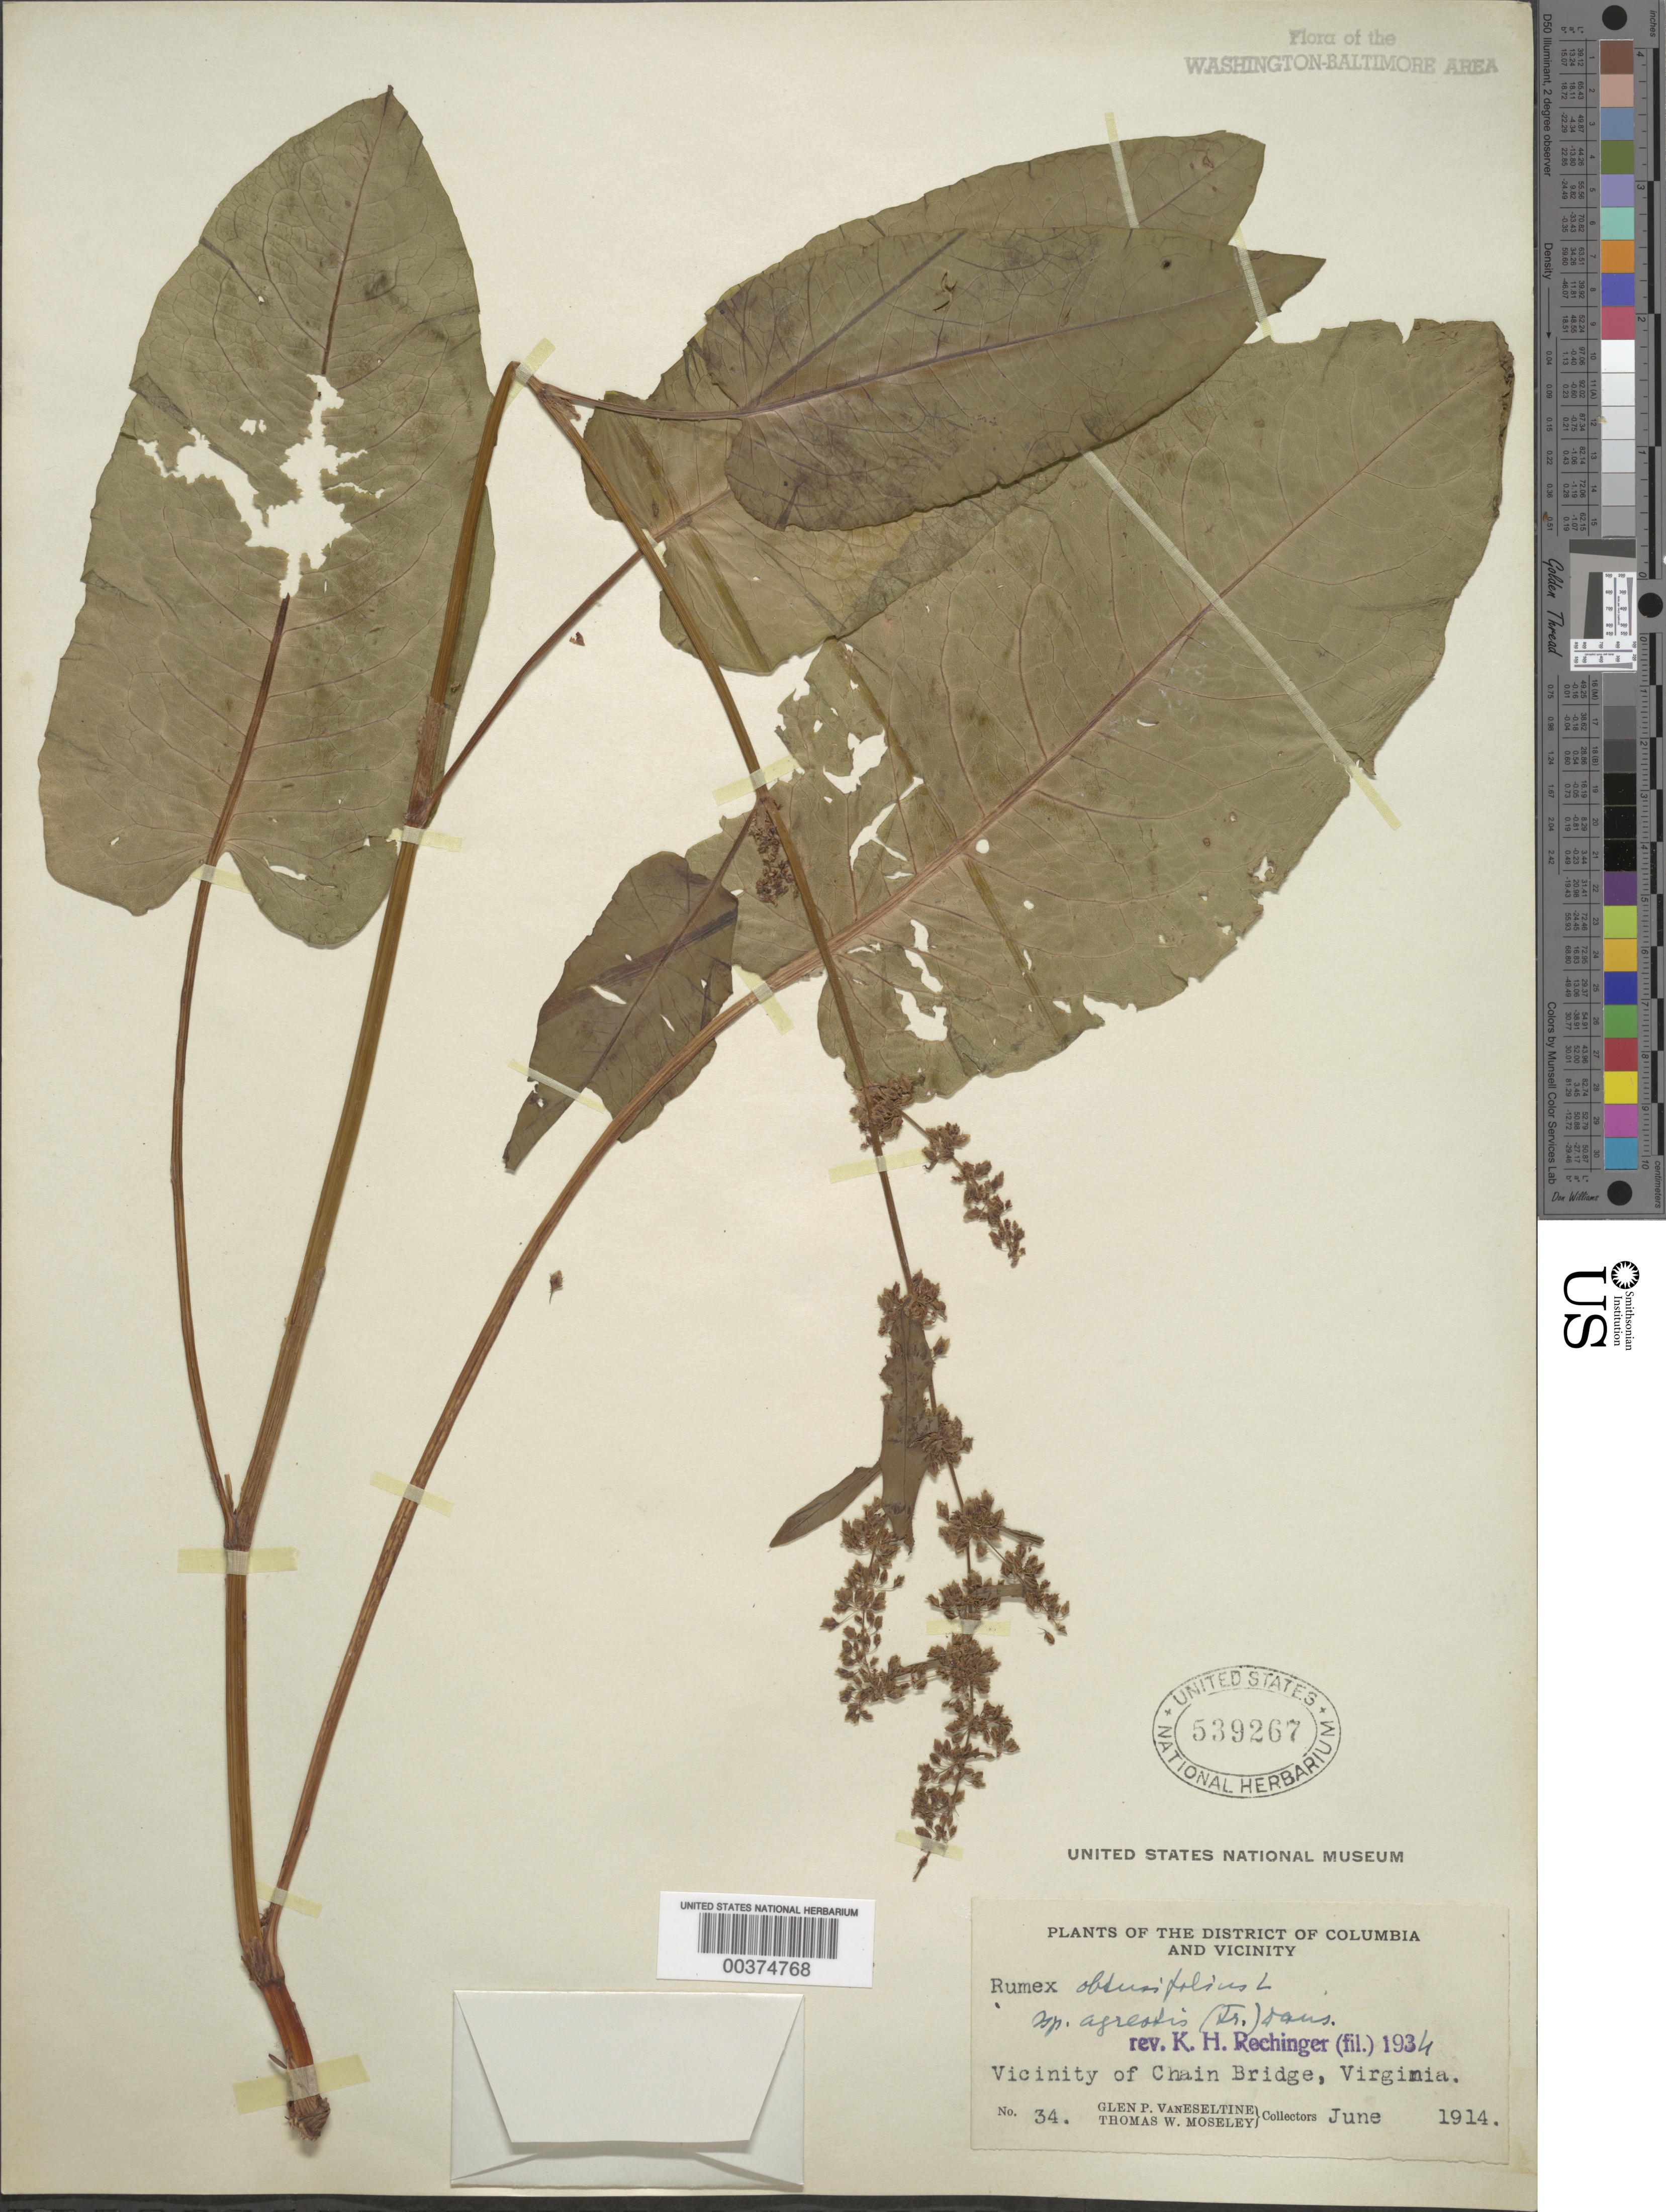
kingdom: Plantae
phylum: Tracheophyta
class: Magnoliopsida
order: Caryophyllales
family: Polygonaceae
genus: Rumex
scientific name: Rumex obtusifolius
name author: L.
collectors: G. P. Van Eseltine & T. Moseley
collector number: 34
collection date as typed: Jun 1914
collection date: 1914-06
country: United States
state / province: Virginia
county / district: Fairfax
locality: Chain Bridge vicinity C. and O. Canal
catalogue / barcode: US 539267